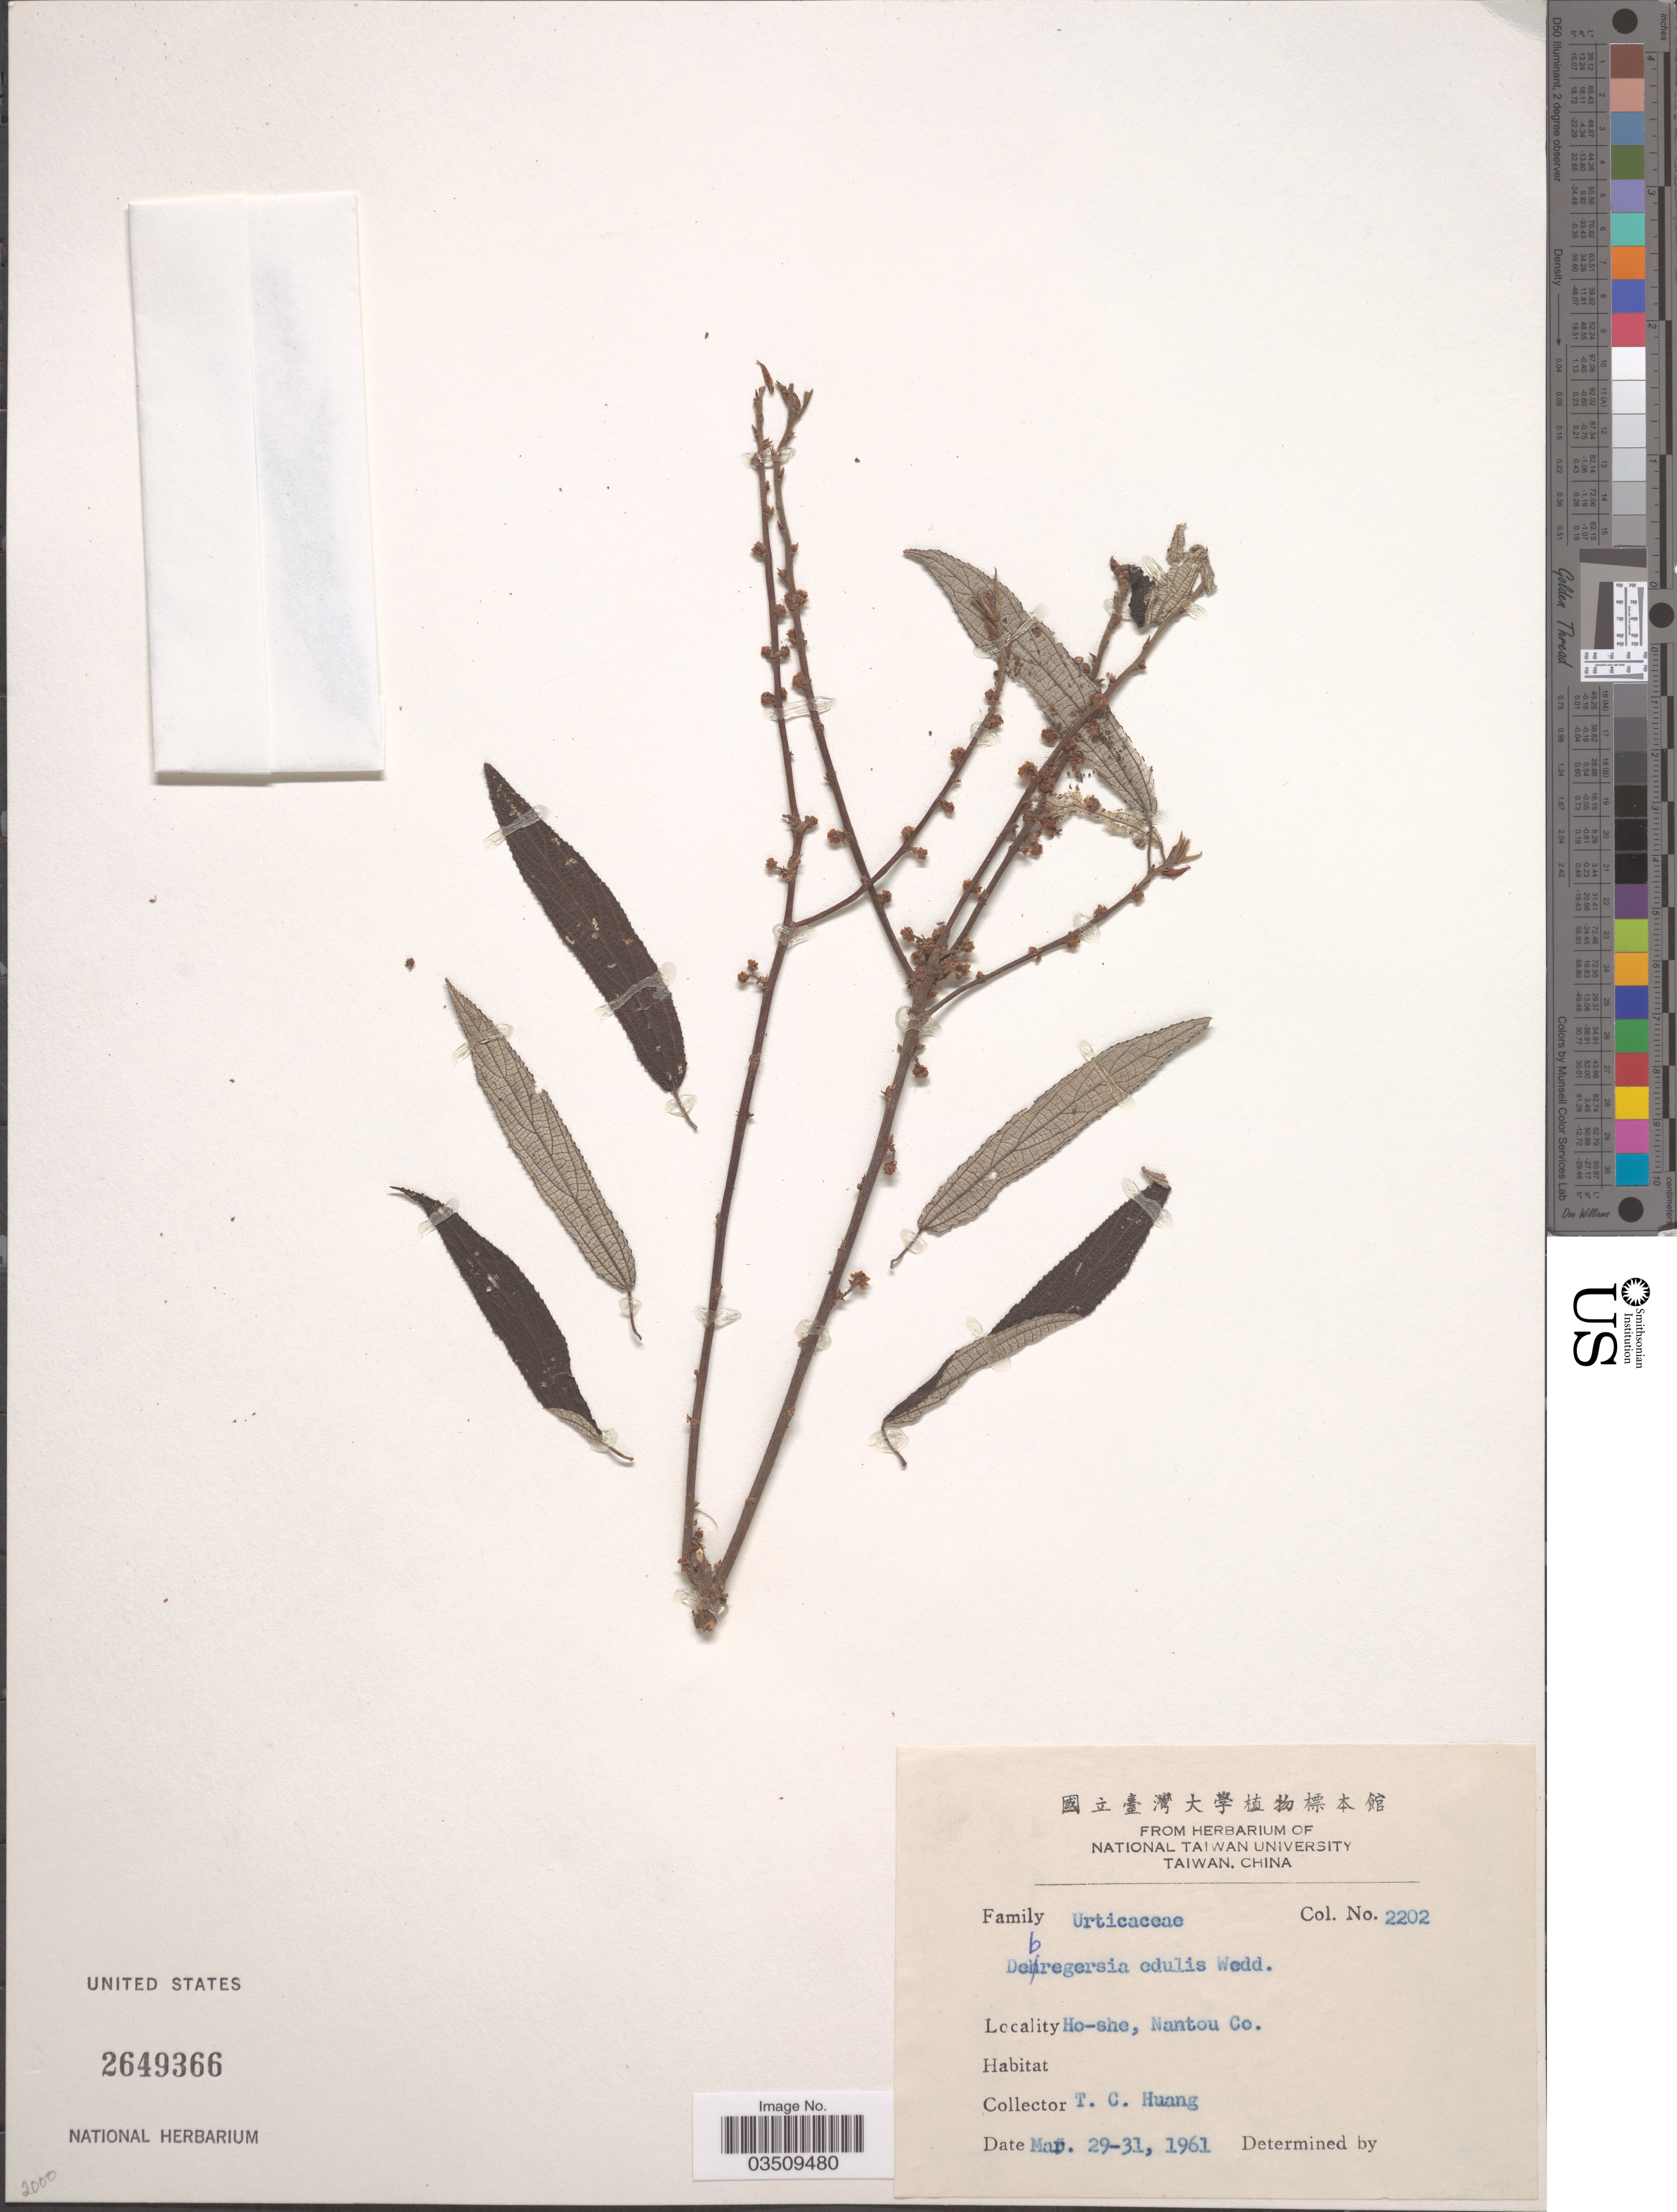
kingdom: Plantae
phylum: Tracheophyta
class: Magnoliopsida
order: Rosales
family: Urticaceae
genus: Debregeasia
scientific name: Debregeasia edulis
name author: (Siebold & Zucc.) Wedd.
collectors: T. Huang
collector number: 2202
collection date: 1961-03-29/1961-03-31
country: Taiwan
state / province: Nantou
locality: Ho-she, Nantou Co.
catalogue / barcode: US 2649366